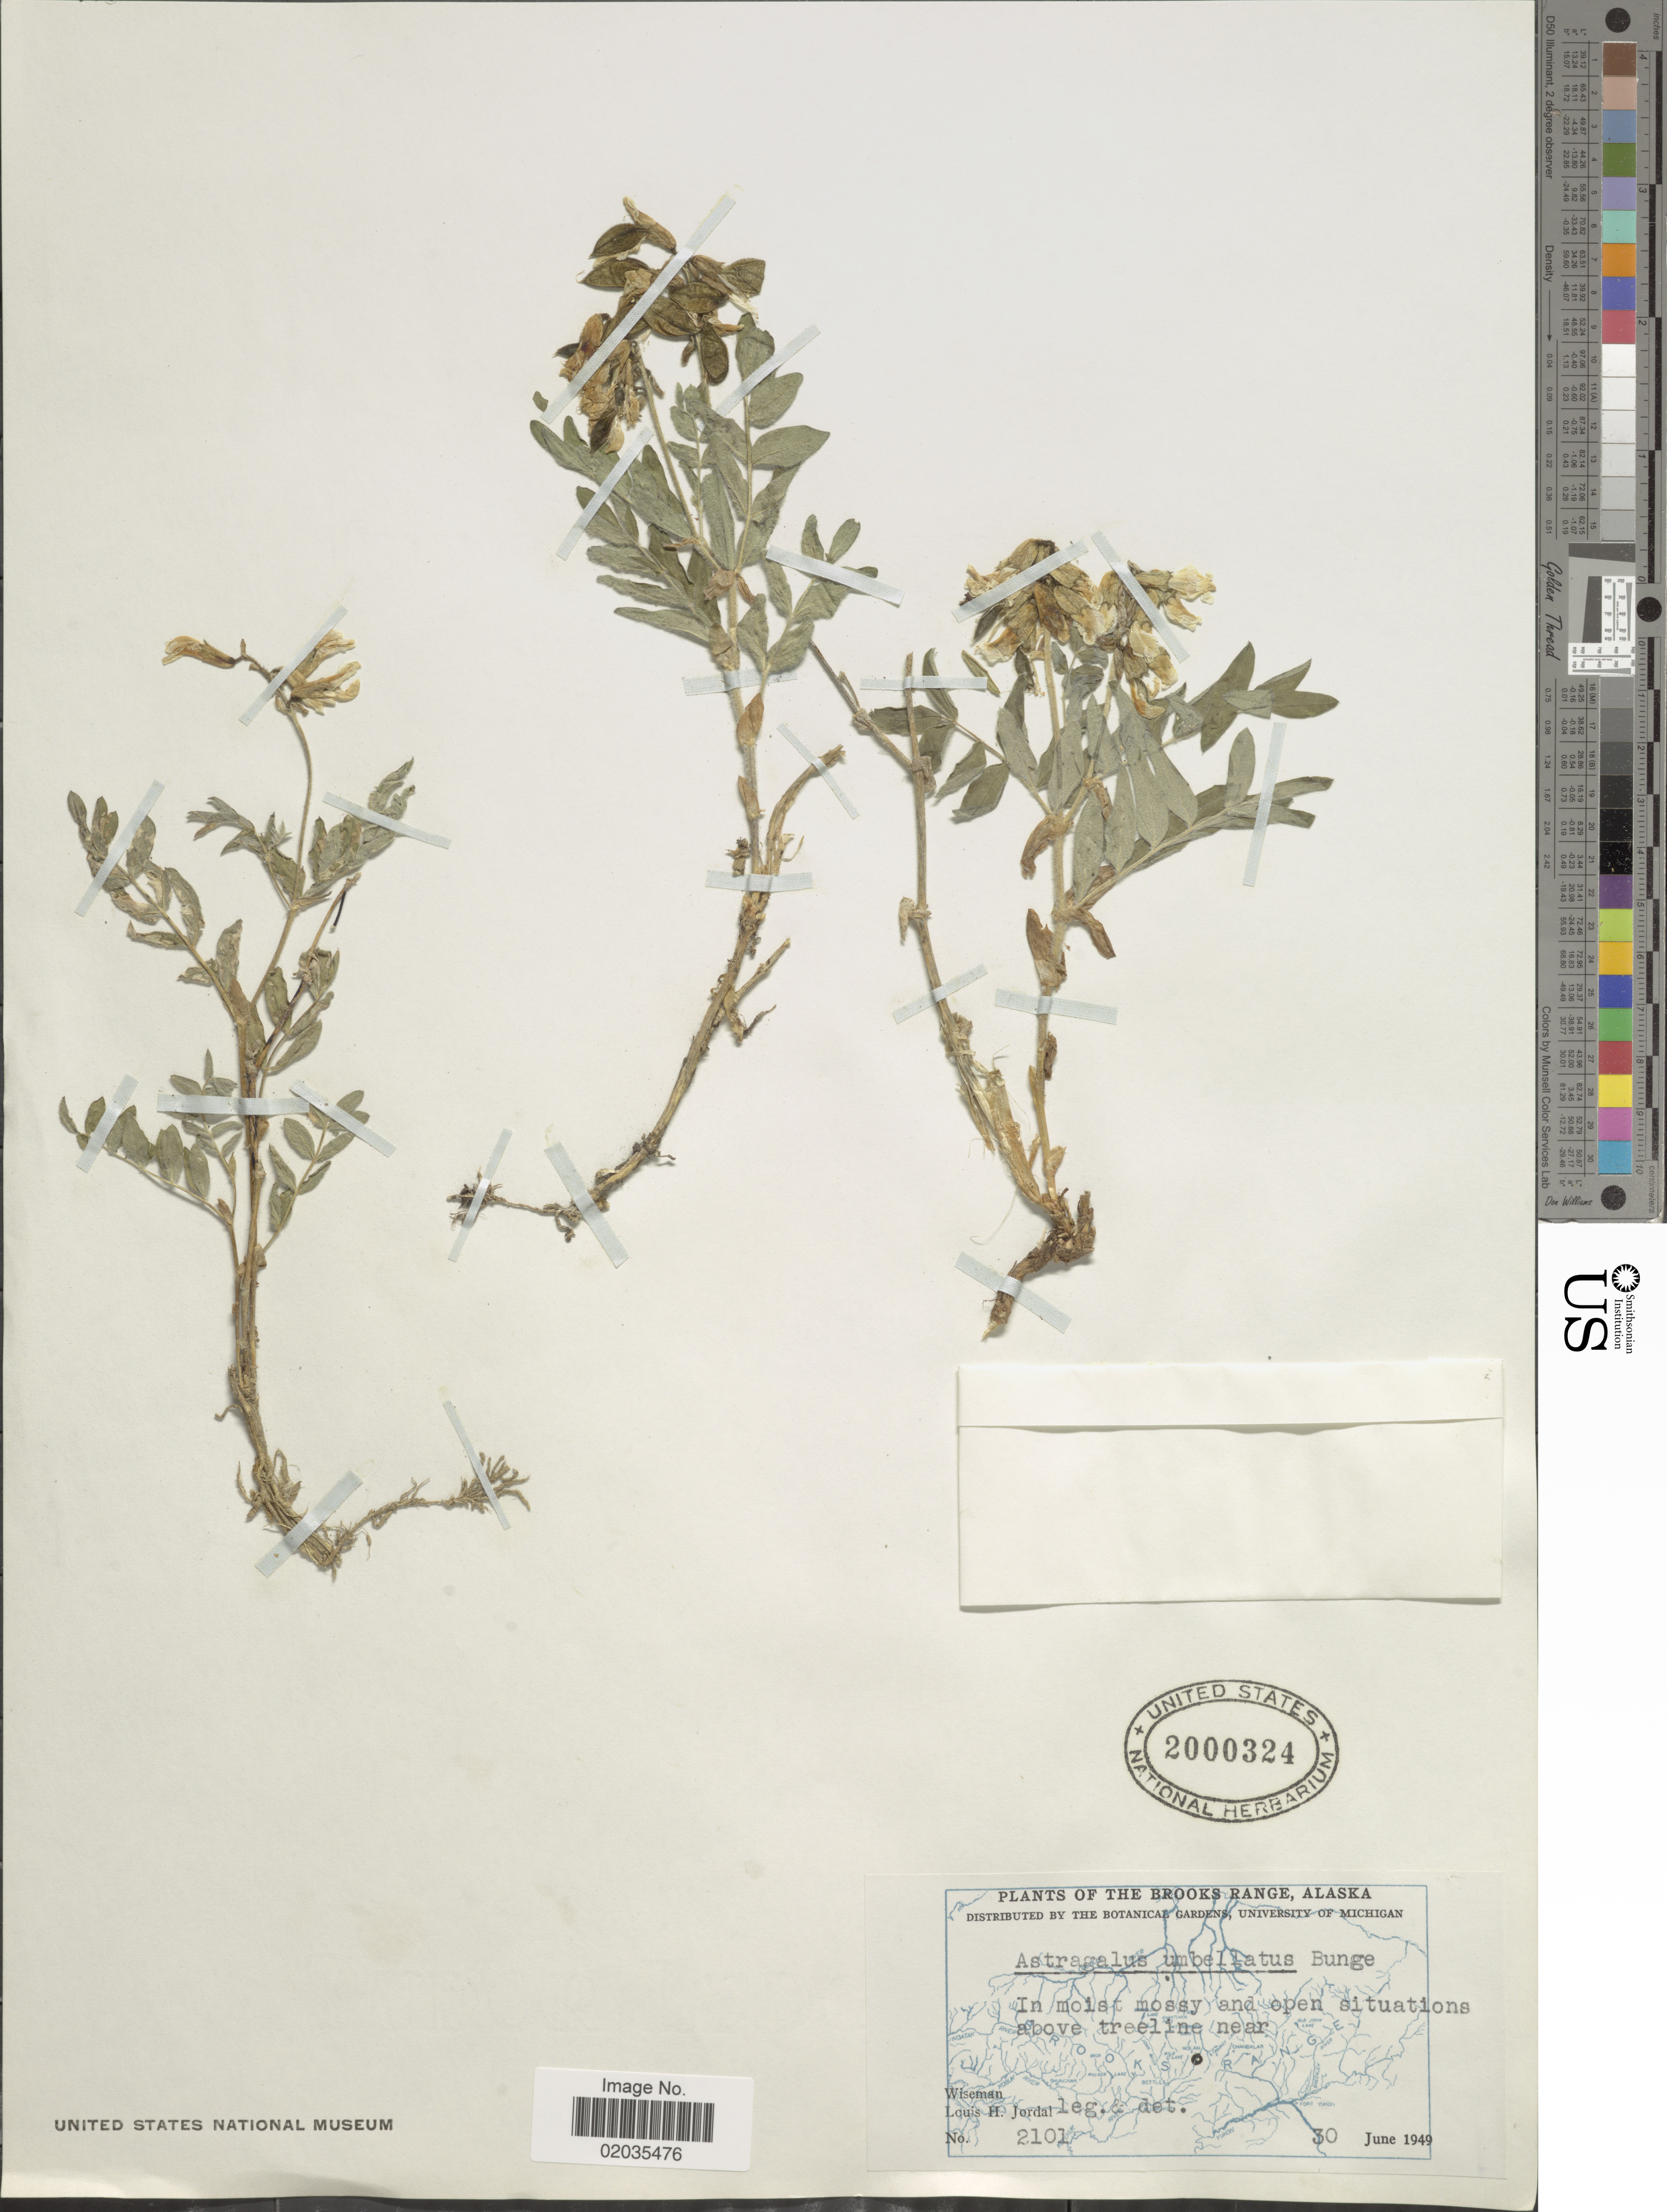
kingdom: Plantae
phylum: Tracheophyta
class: Magnoliopsida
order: Fabales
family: Fabaceae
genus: Astragalus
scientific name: Astragalus umbellatus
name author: Bunge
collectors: Wiseman, -- & L. Jordal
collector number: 2101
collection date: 1949-06-30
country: United States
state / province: Alaska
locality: Brooks Range. near Wiseman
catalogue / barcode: US 2000324